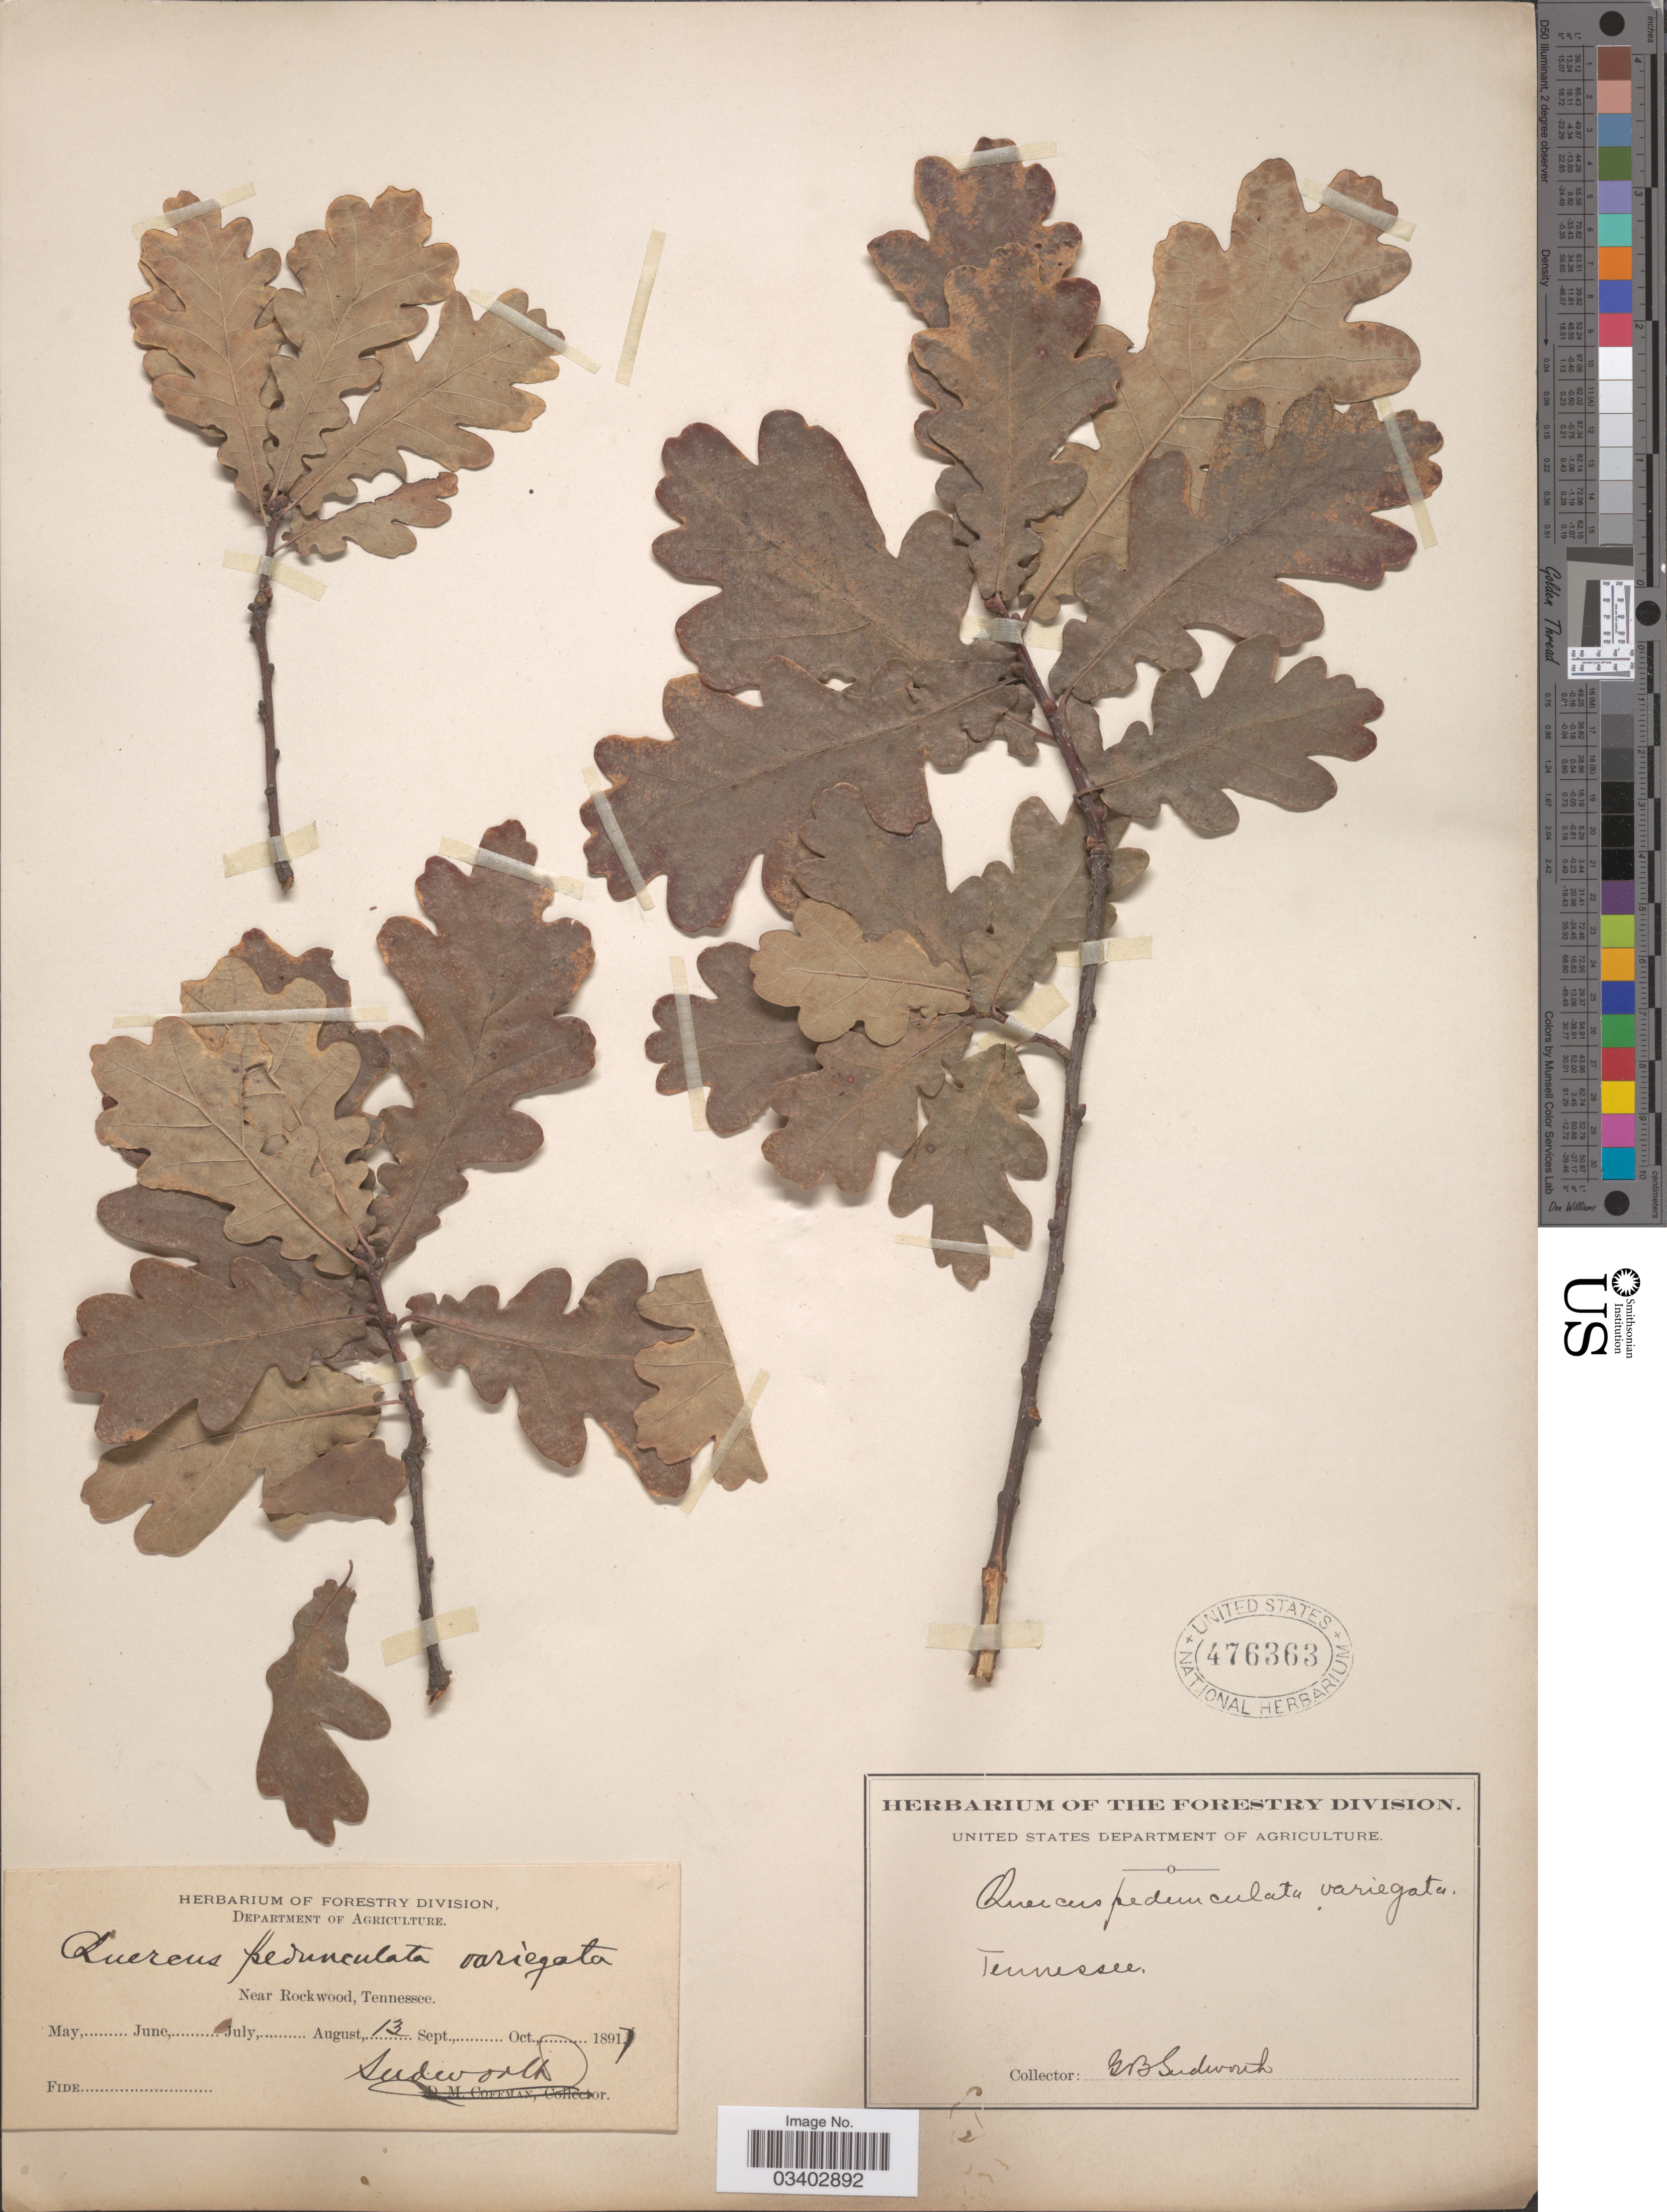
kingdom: Plantae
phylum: Tracheophyta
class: Magnoliopsida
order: Fagales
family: Fagaceae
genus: Quercus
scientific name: Quercus robur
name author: L.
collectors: G. B. Sudworth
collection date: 1891-08-13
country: United States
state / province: Tennessee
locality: Near Rockwood.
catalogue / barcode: US 476363